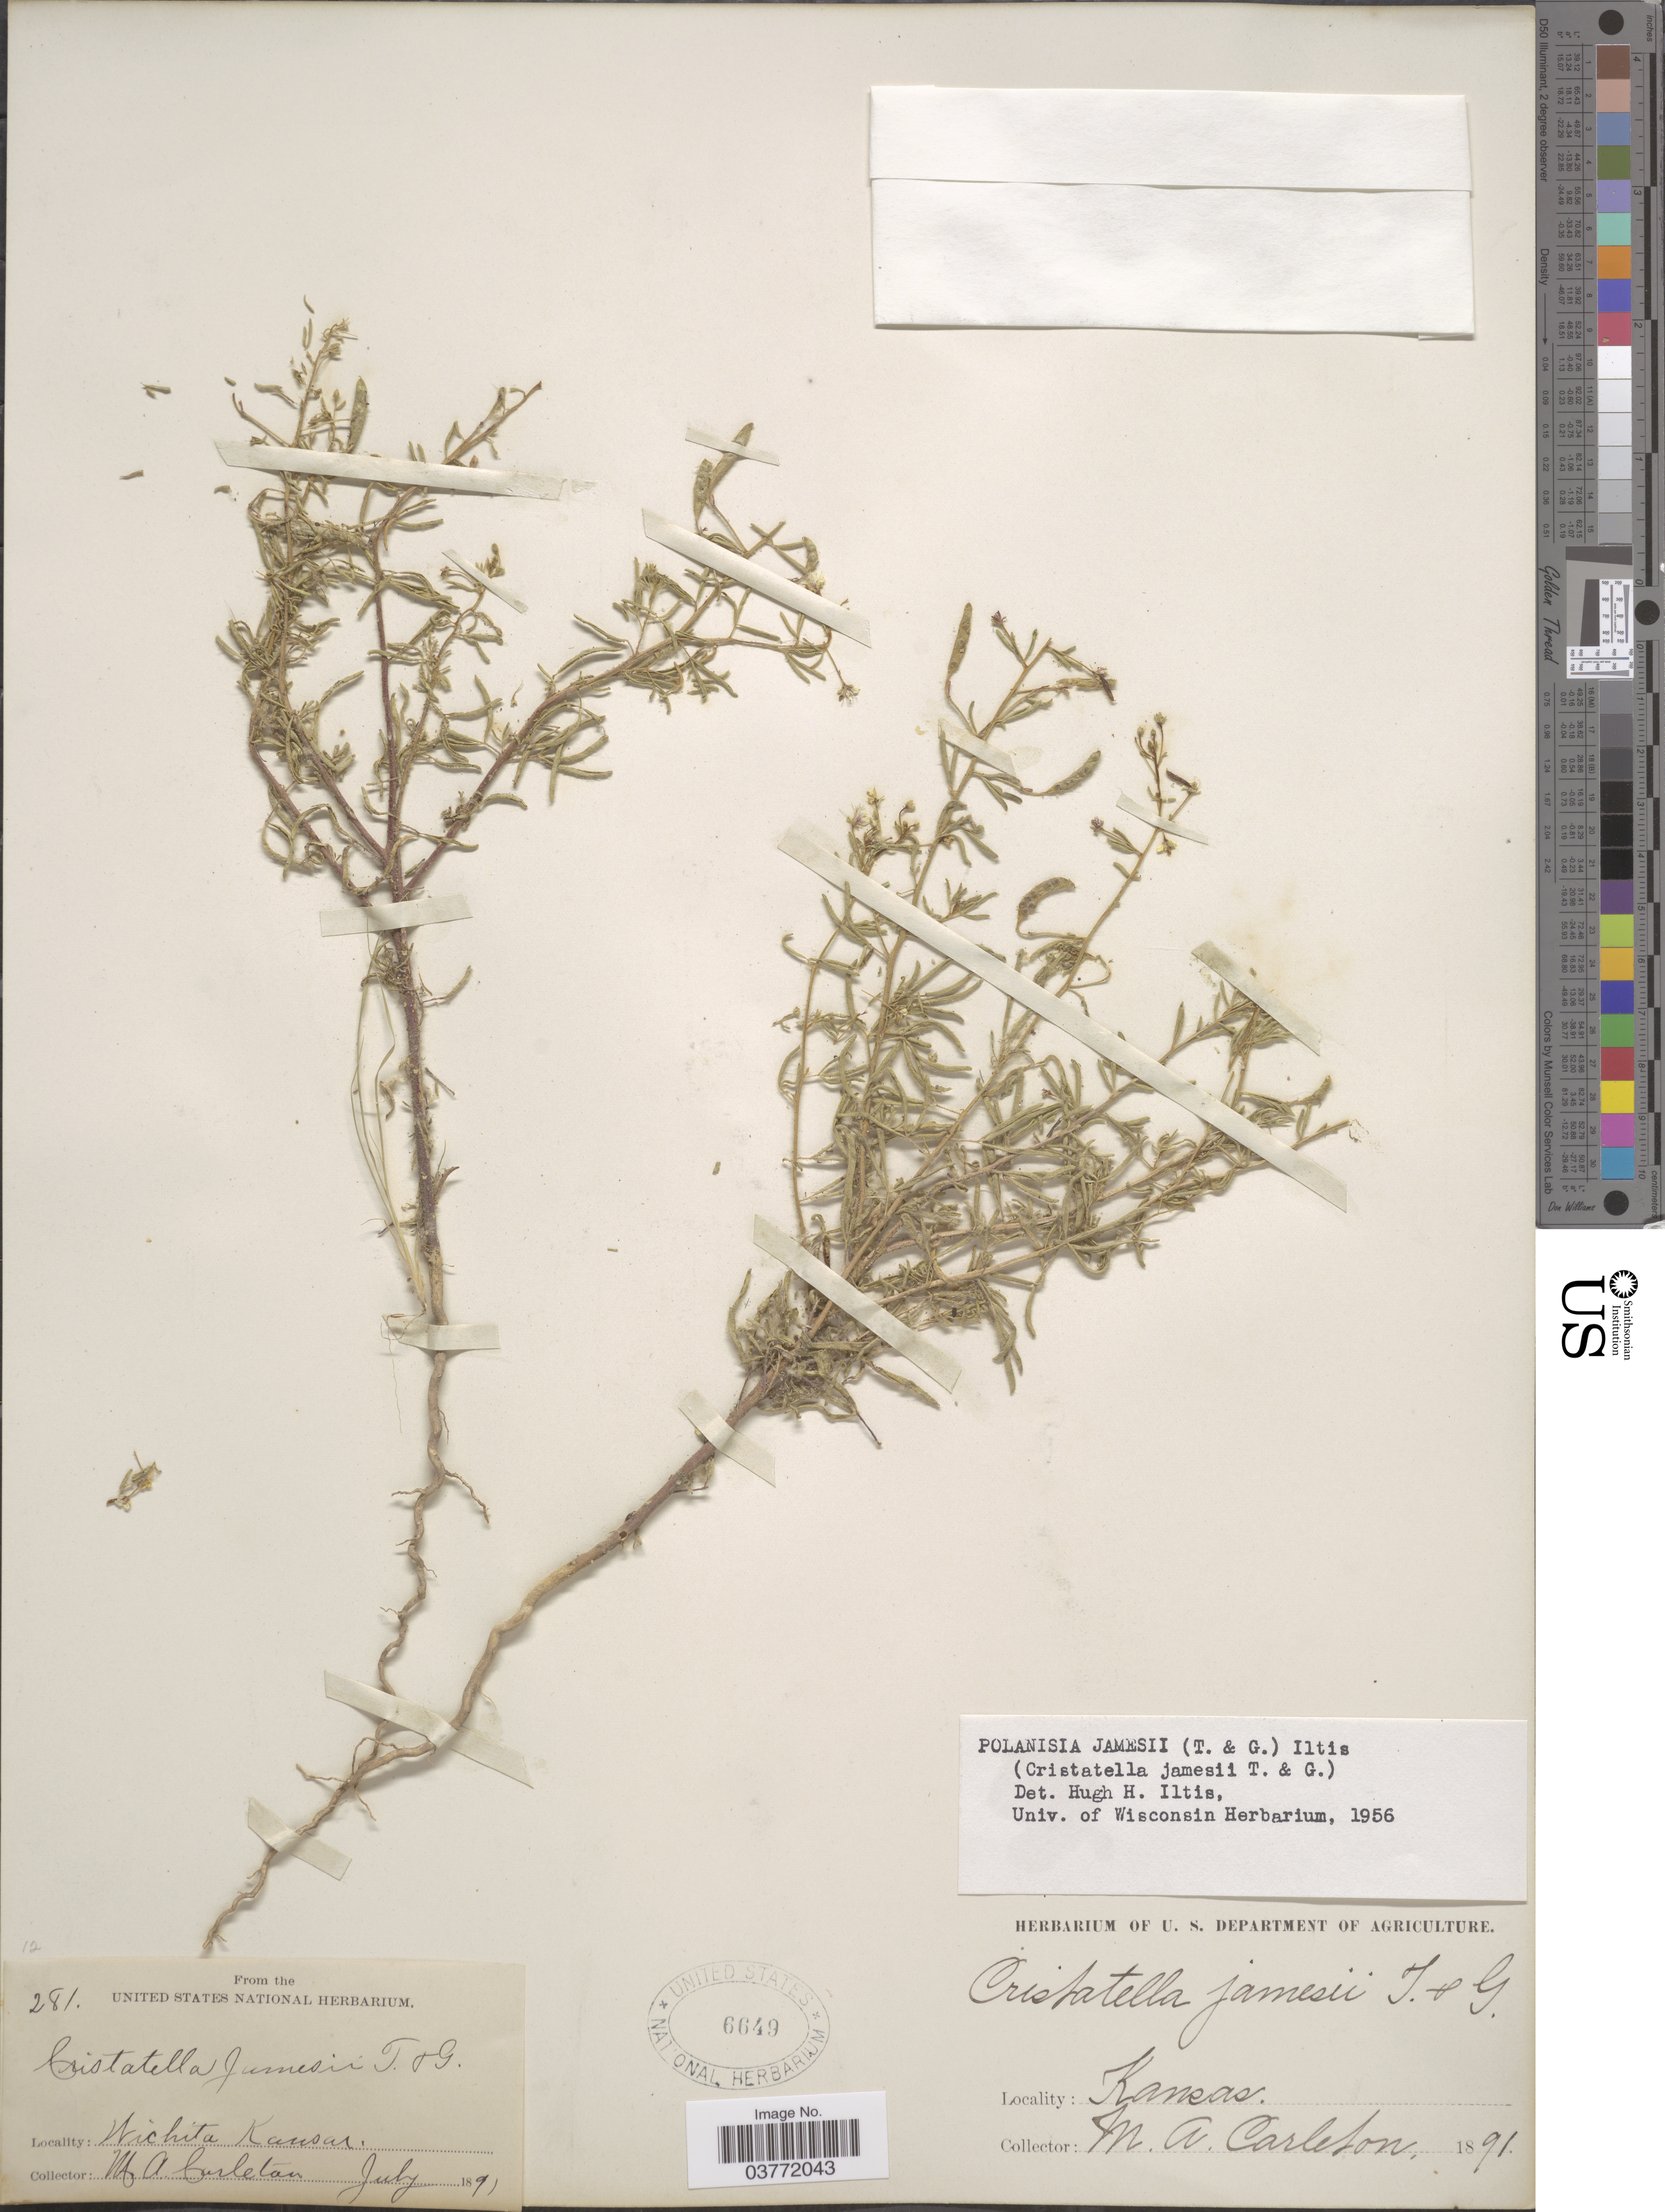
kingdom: Plantae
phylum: Tracheophyta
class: Magnoliopsida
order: Brassicales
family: Cleomaceae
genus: Polanisia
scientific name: Polanisia jamesii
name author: (Torr. & A. Gray) Iltis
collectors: M. A. Carleton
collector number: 281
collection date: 1891-07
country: United States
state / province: Kansas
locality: Wichita.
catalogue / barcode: US 6649